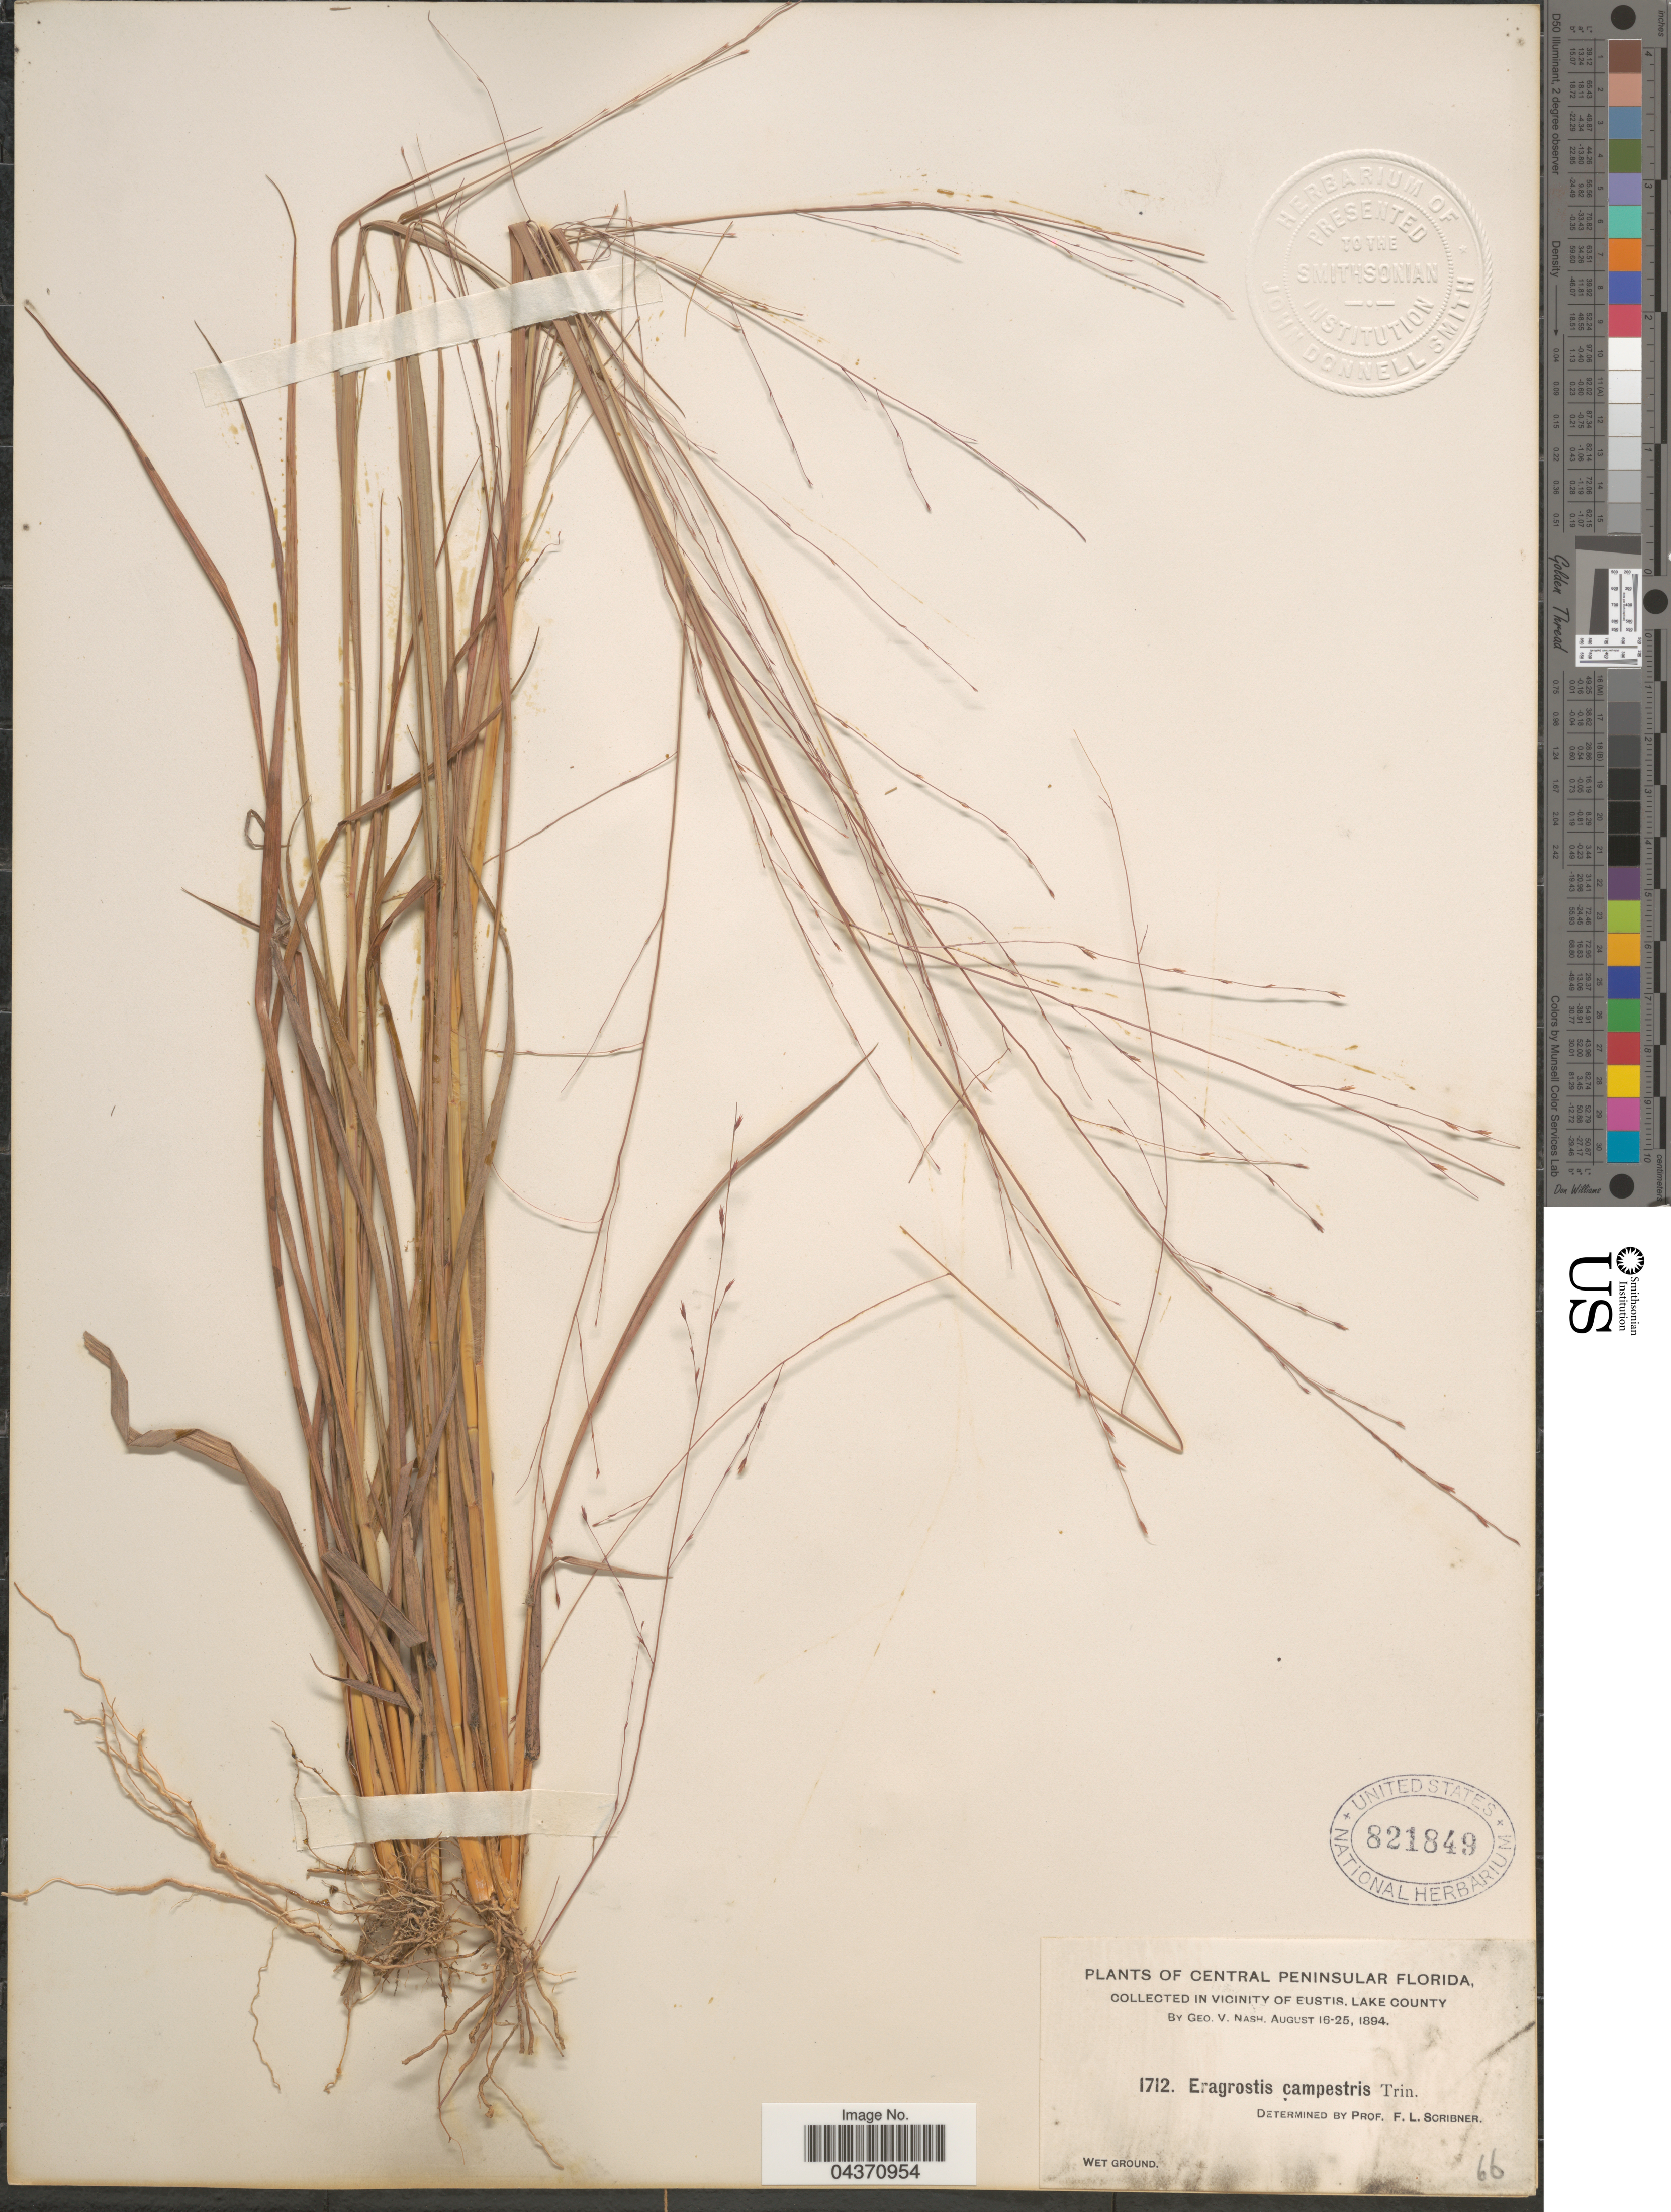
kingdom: Plantae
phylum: Tracheophyta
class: Liliopsida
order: Poales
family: Poaceae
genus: Eragrostis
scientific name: Eragrostis refracta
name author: (Muhl.) Scribn.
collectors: G. V. Nash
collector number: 1712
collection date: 1894-08-16/1894-08-25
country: United States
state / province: Florida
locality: Central Peninsular Florida, in vicinity of Eustis, Lake County.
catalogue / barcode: US 821849